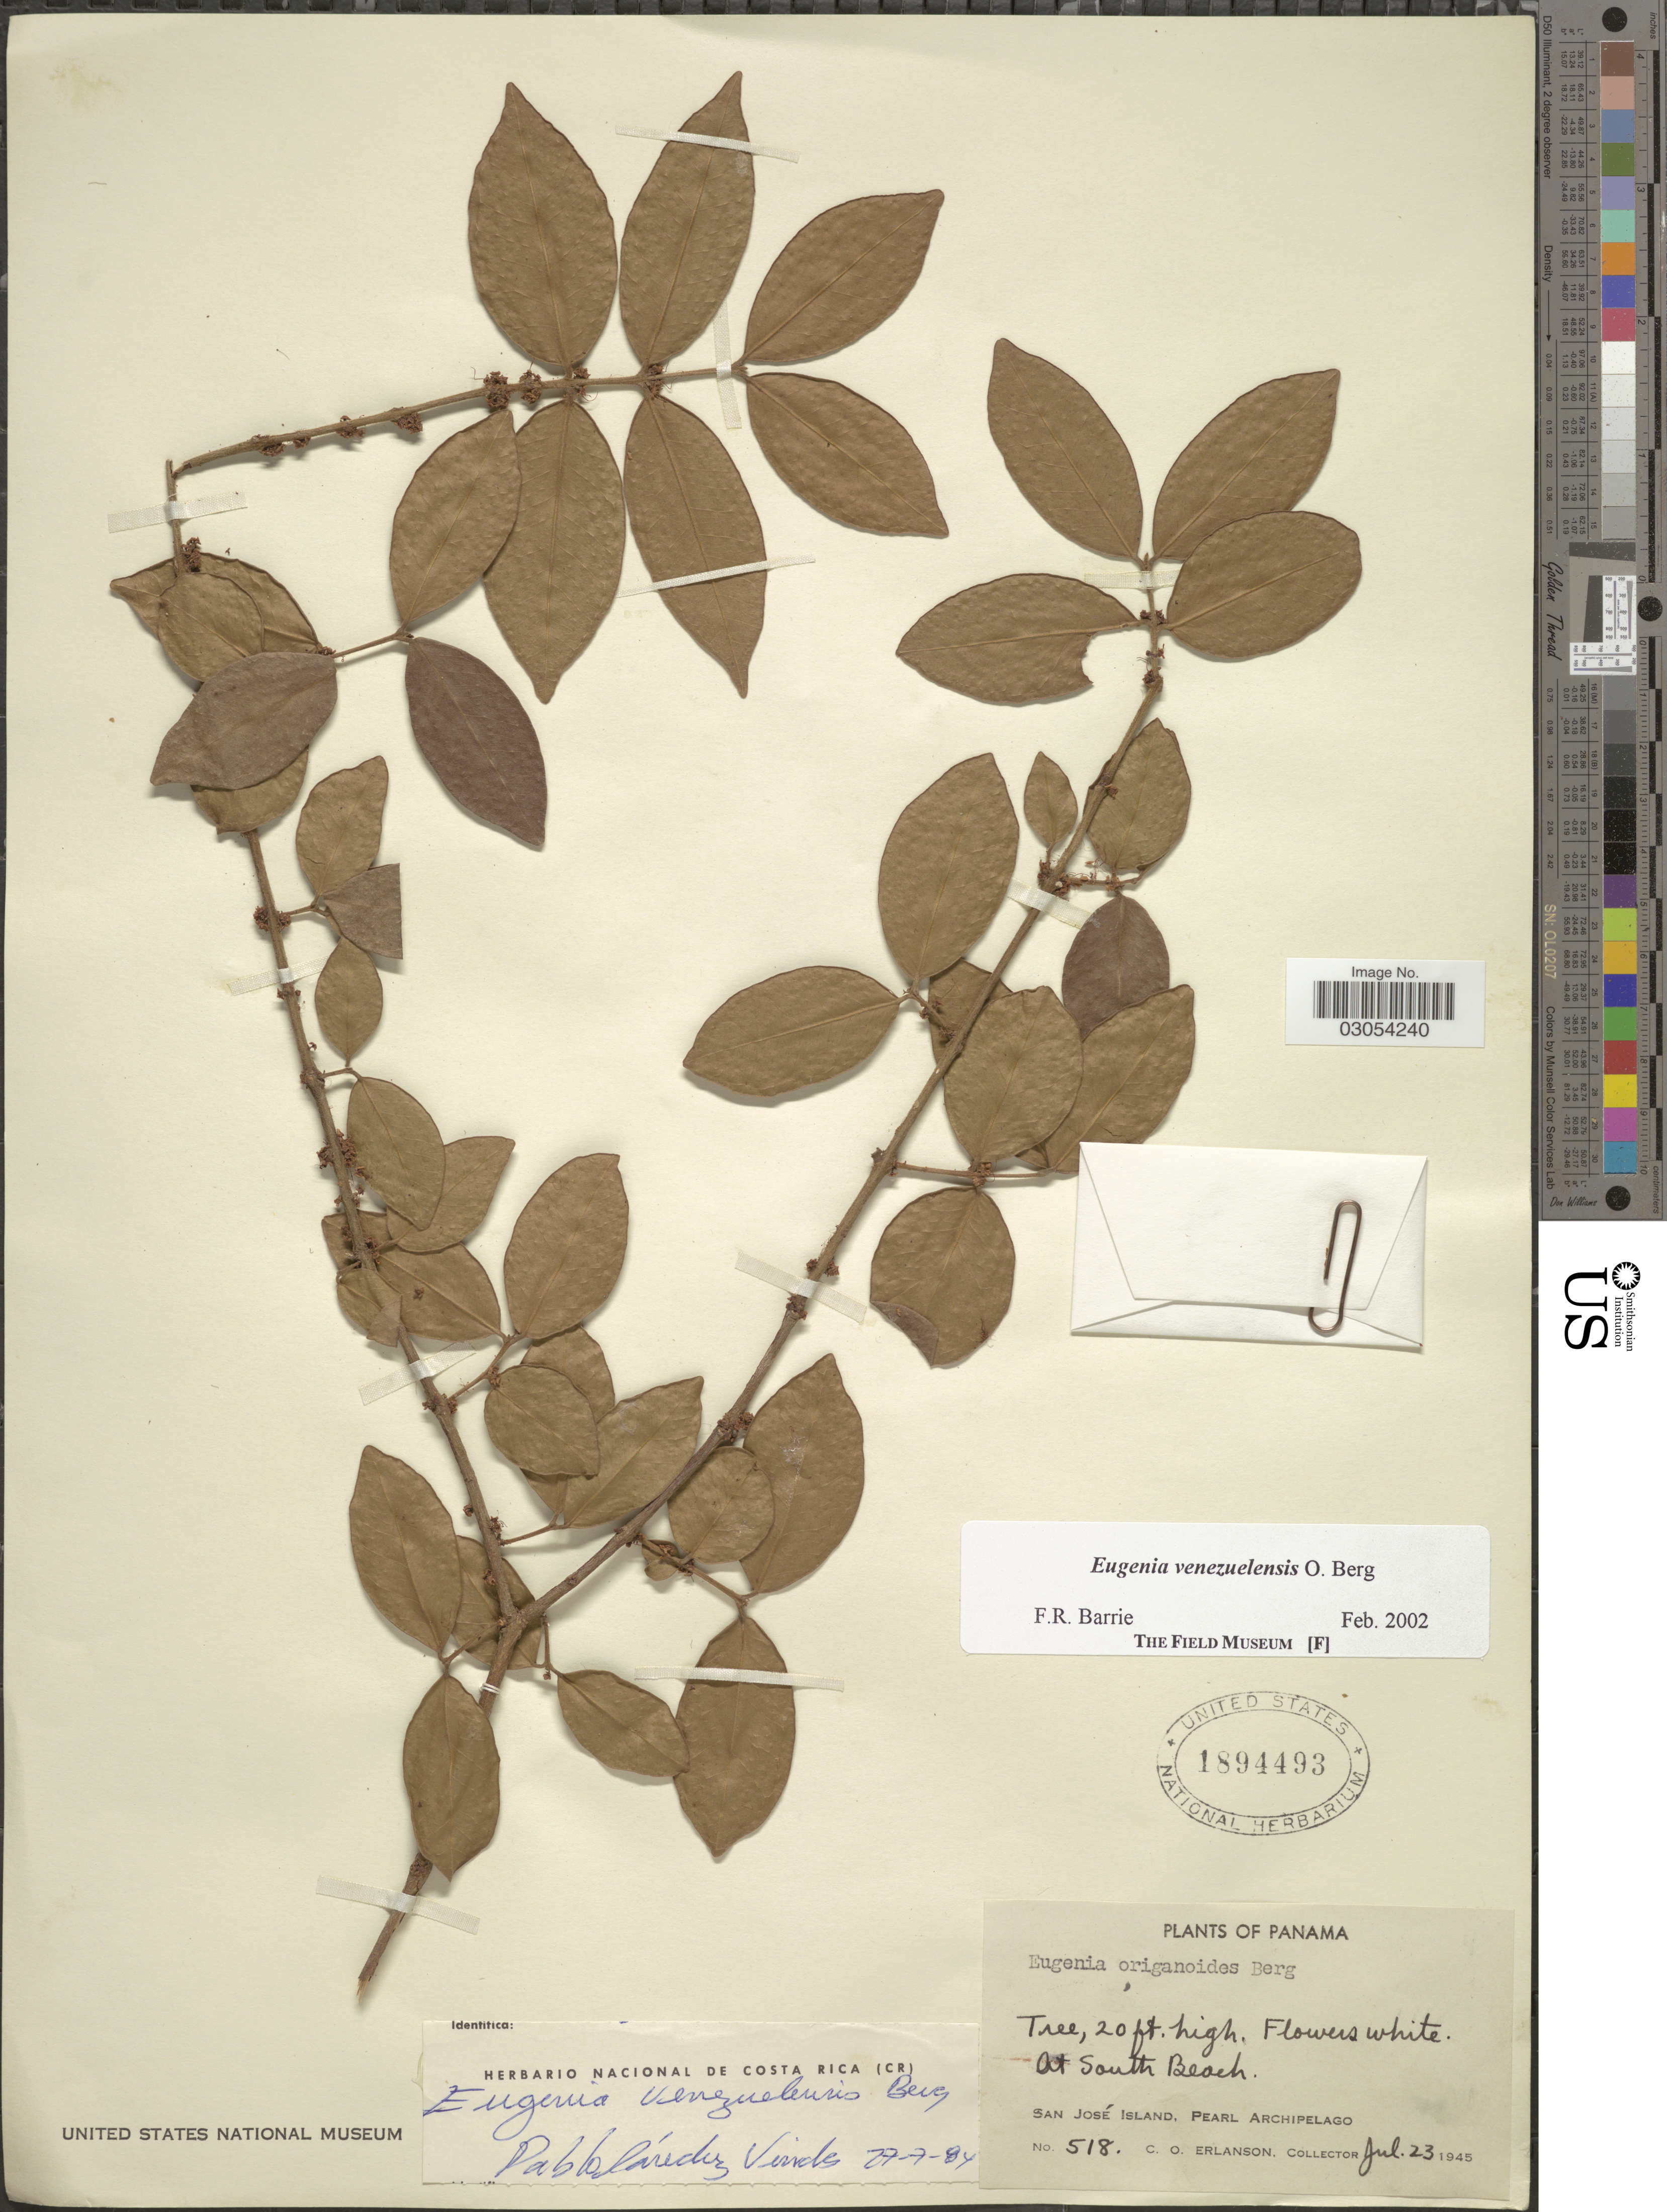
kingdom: Plantae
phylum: Tracheophyta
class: Magnoliopsida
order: Myrtales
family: Myrtaceae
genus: Eugenia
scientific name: Eugenia venezuelensis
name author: O. Berg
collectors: C. O. Erlanson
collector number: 518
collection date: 1945-07-23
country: Panama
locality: At South Beach. San José Island. Pearl Archipelago.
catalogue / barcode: US 1894493